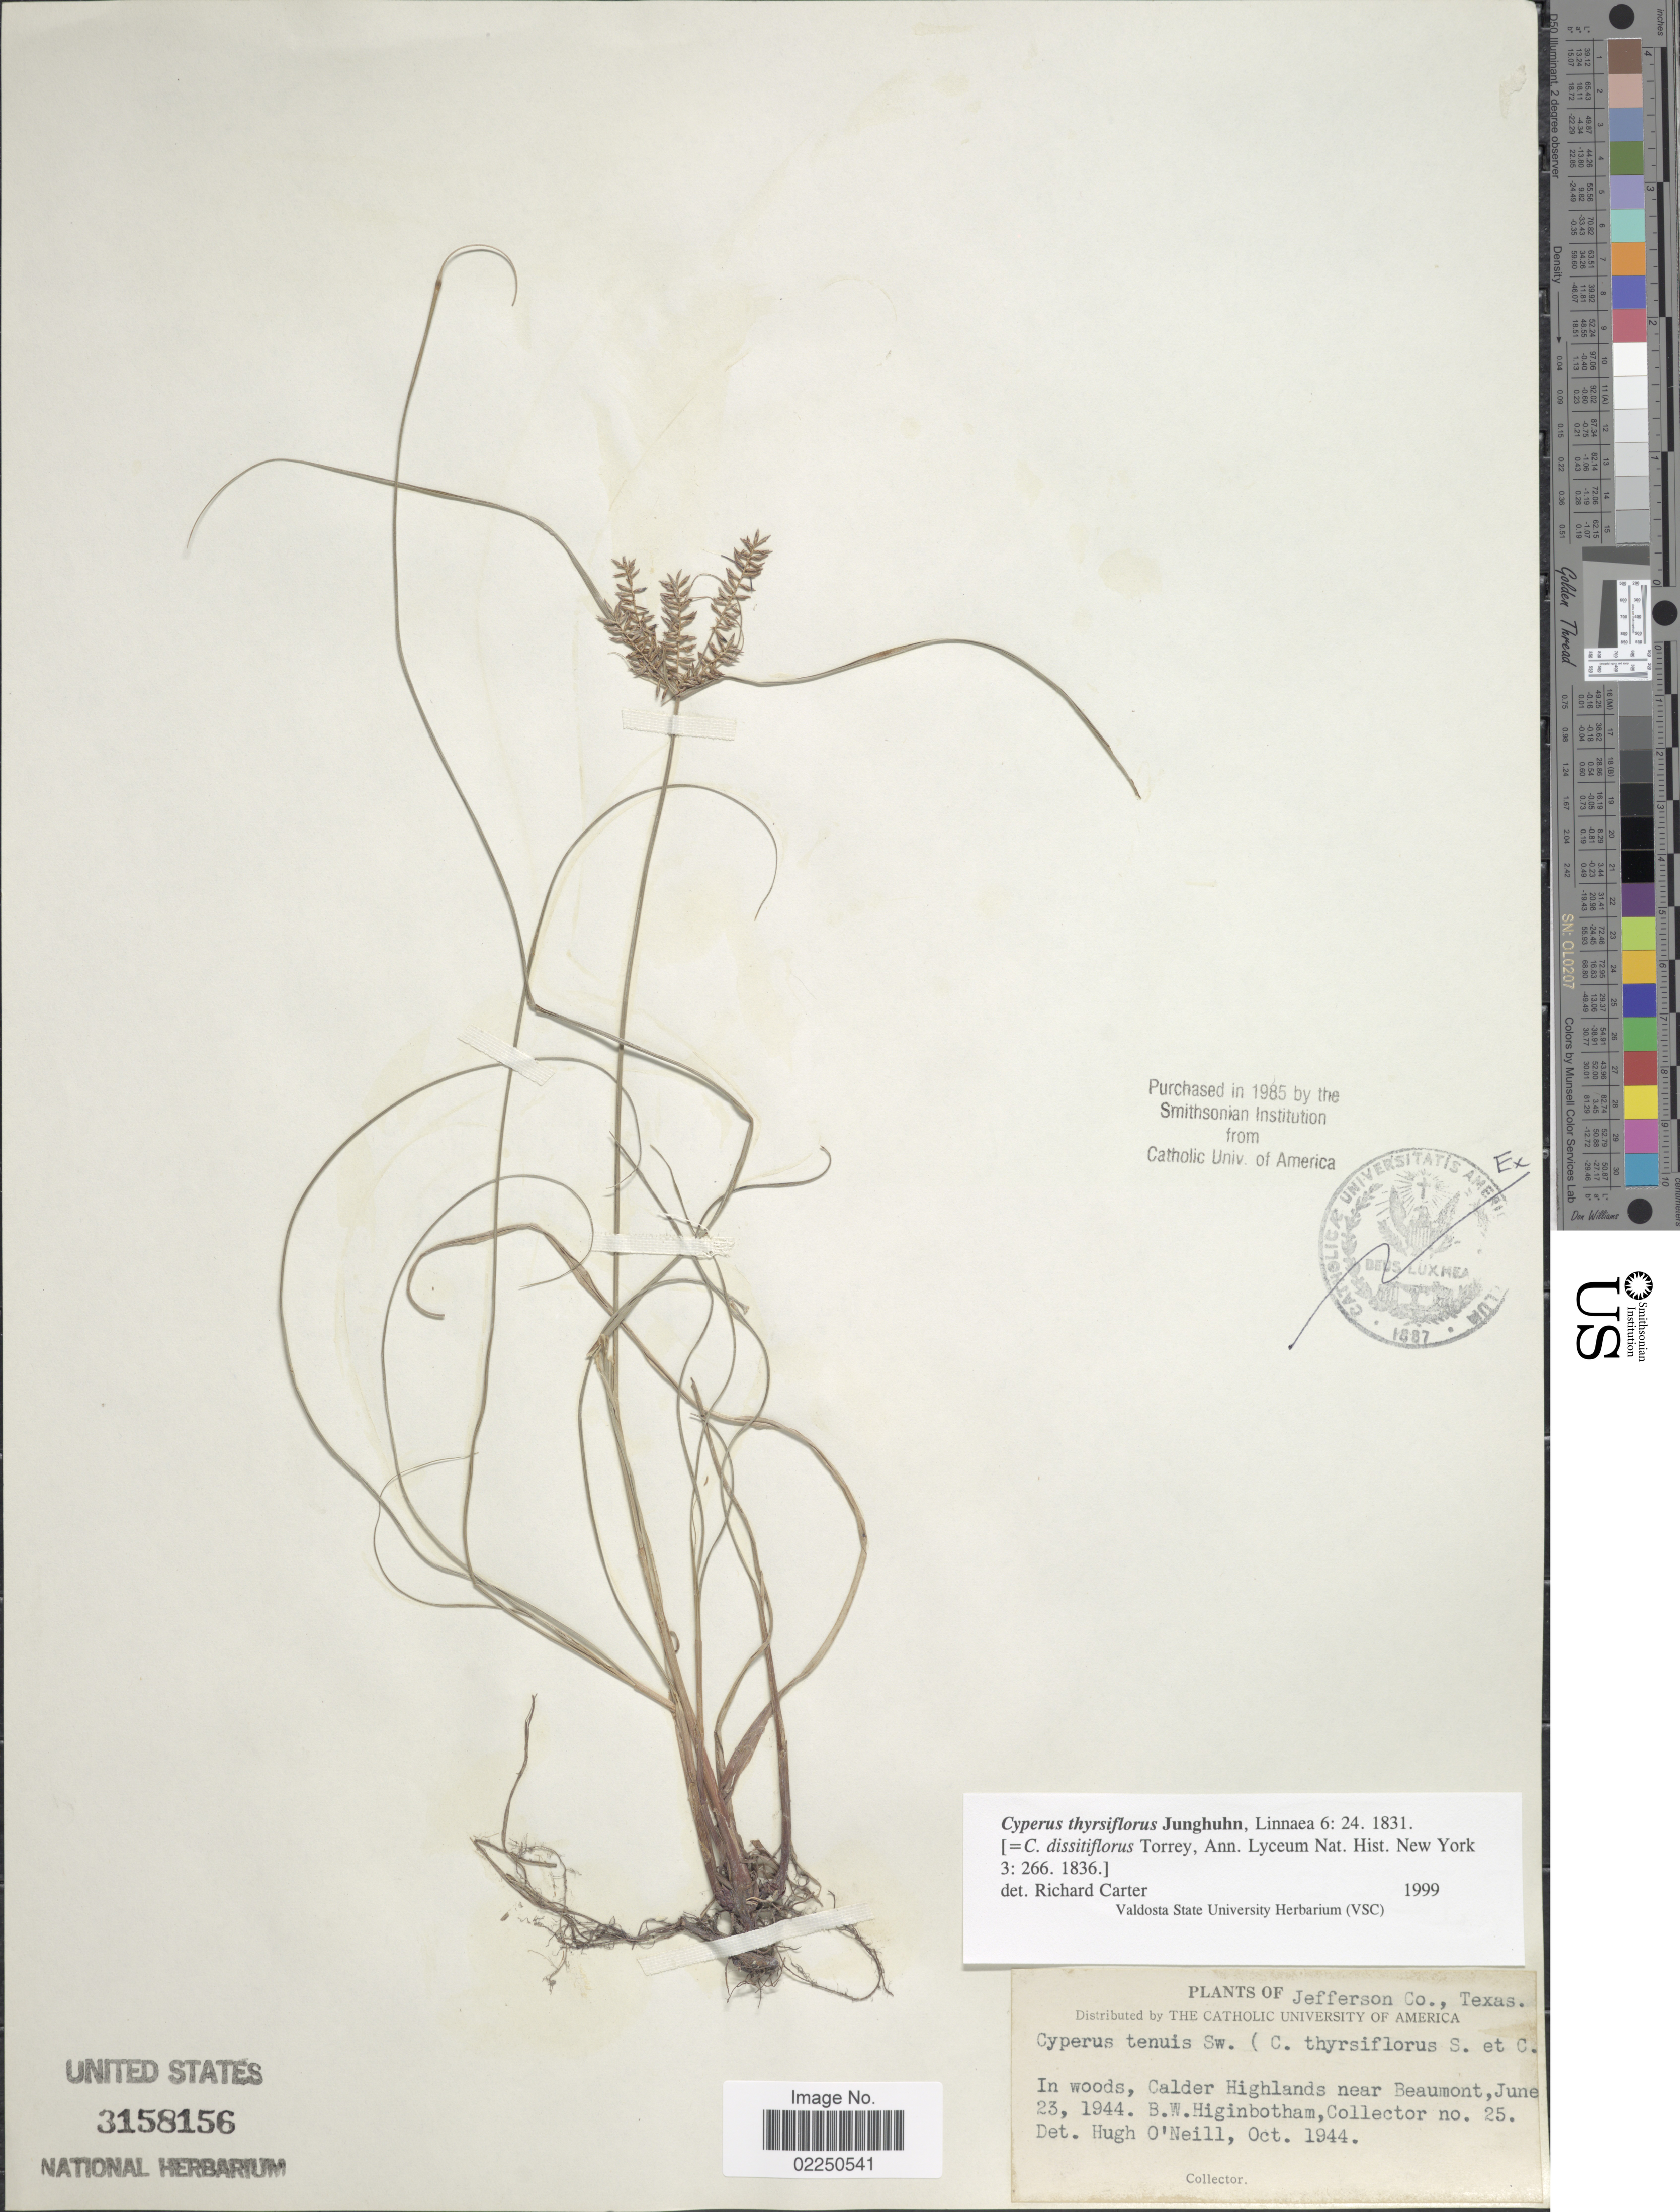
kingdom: Plantae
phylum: Tracheophyta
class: Liliopsida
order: Poales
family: Cyperaceae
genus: Cyperus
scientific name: Cyperus thyrsiflorus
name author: Jungh.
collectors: B. Higinbotham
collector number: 25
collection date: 1944-06-23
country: United States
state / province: Texas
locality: Jefferson Co. In woods, Calder Highlands near Beaumont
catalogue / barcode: US 3158156